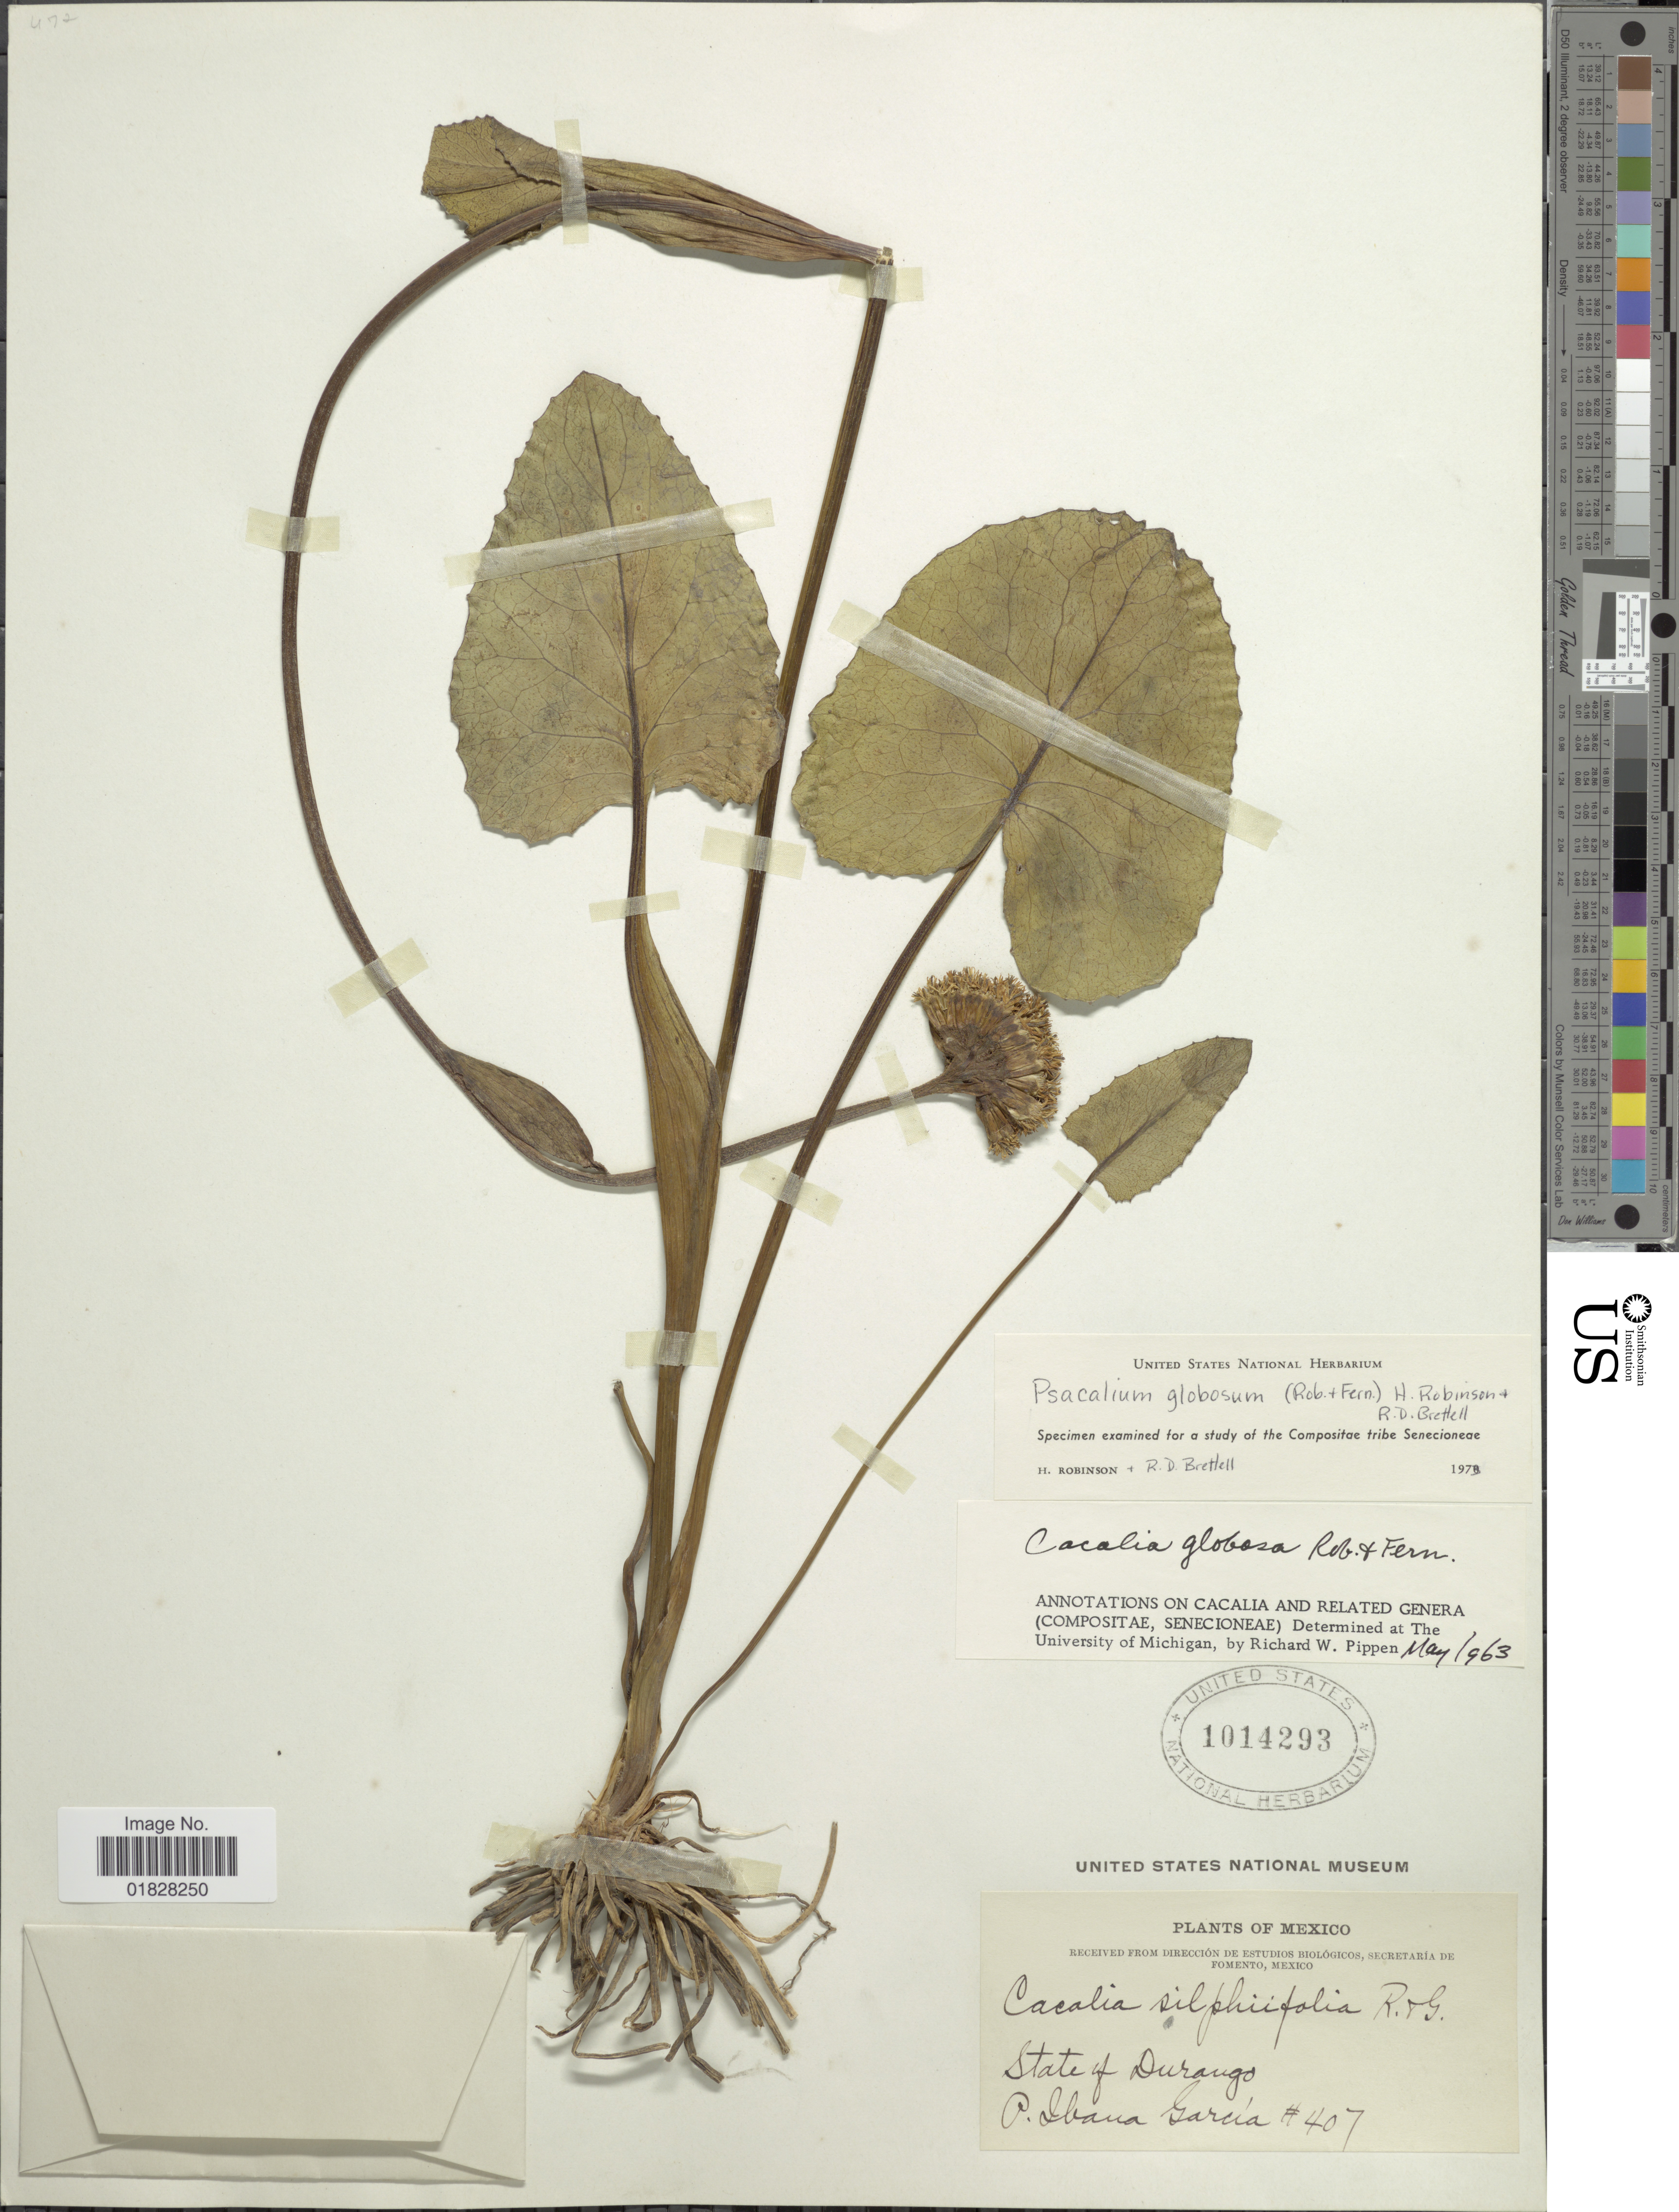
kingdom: Plantae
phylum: Tracheophyta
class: Magnoliopsida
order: Asterales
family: Asteraceae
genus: Psacalium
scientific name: Psacalium globosum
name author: (Rob. & Fernald) H. Rob. & Brettell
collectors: P. I. Garcia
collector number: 407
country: Mexico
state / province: Durango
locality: State of Durango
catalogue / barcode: US 1014293